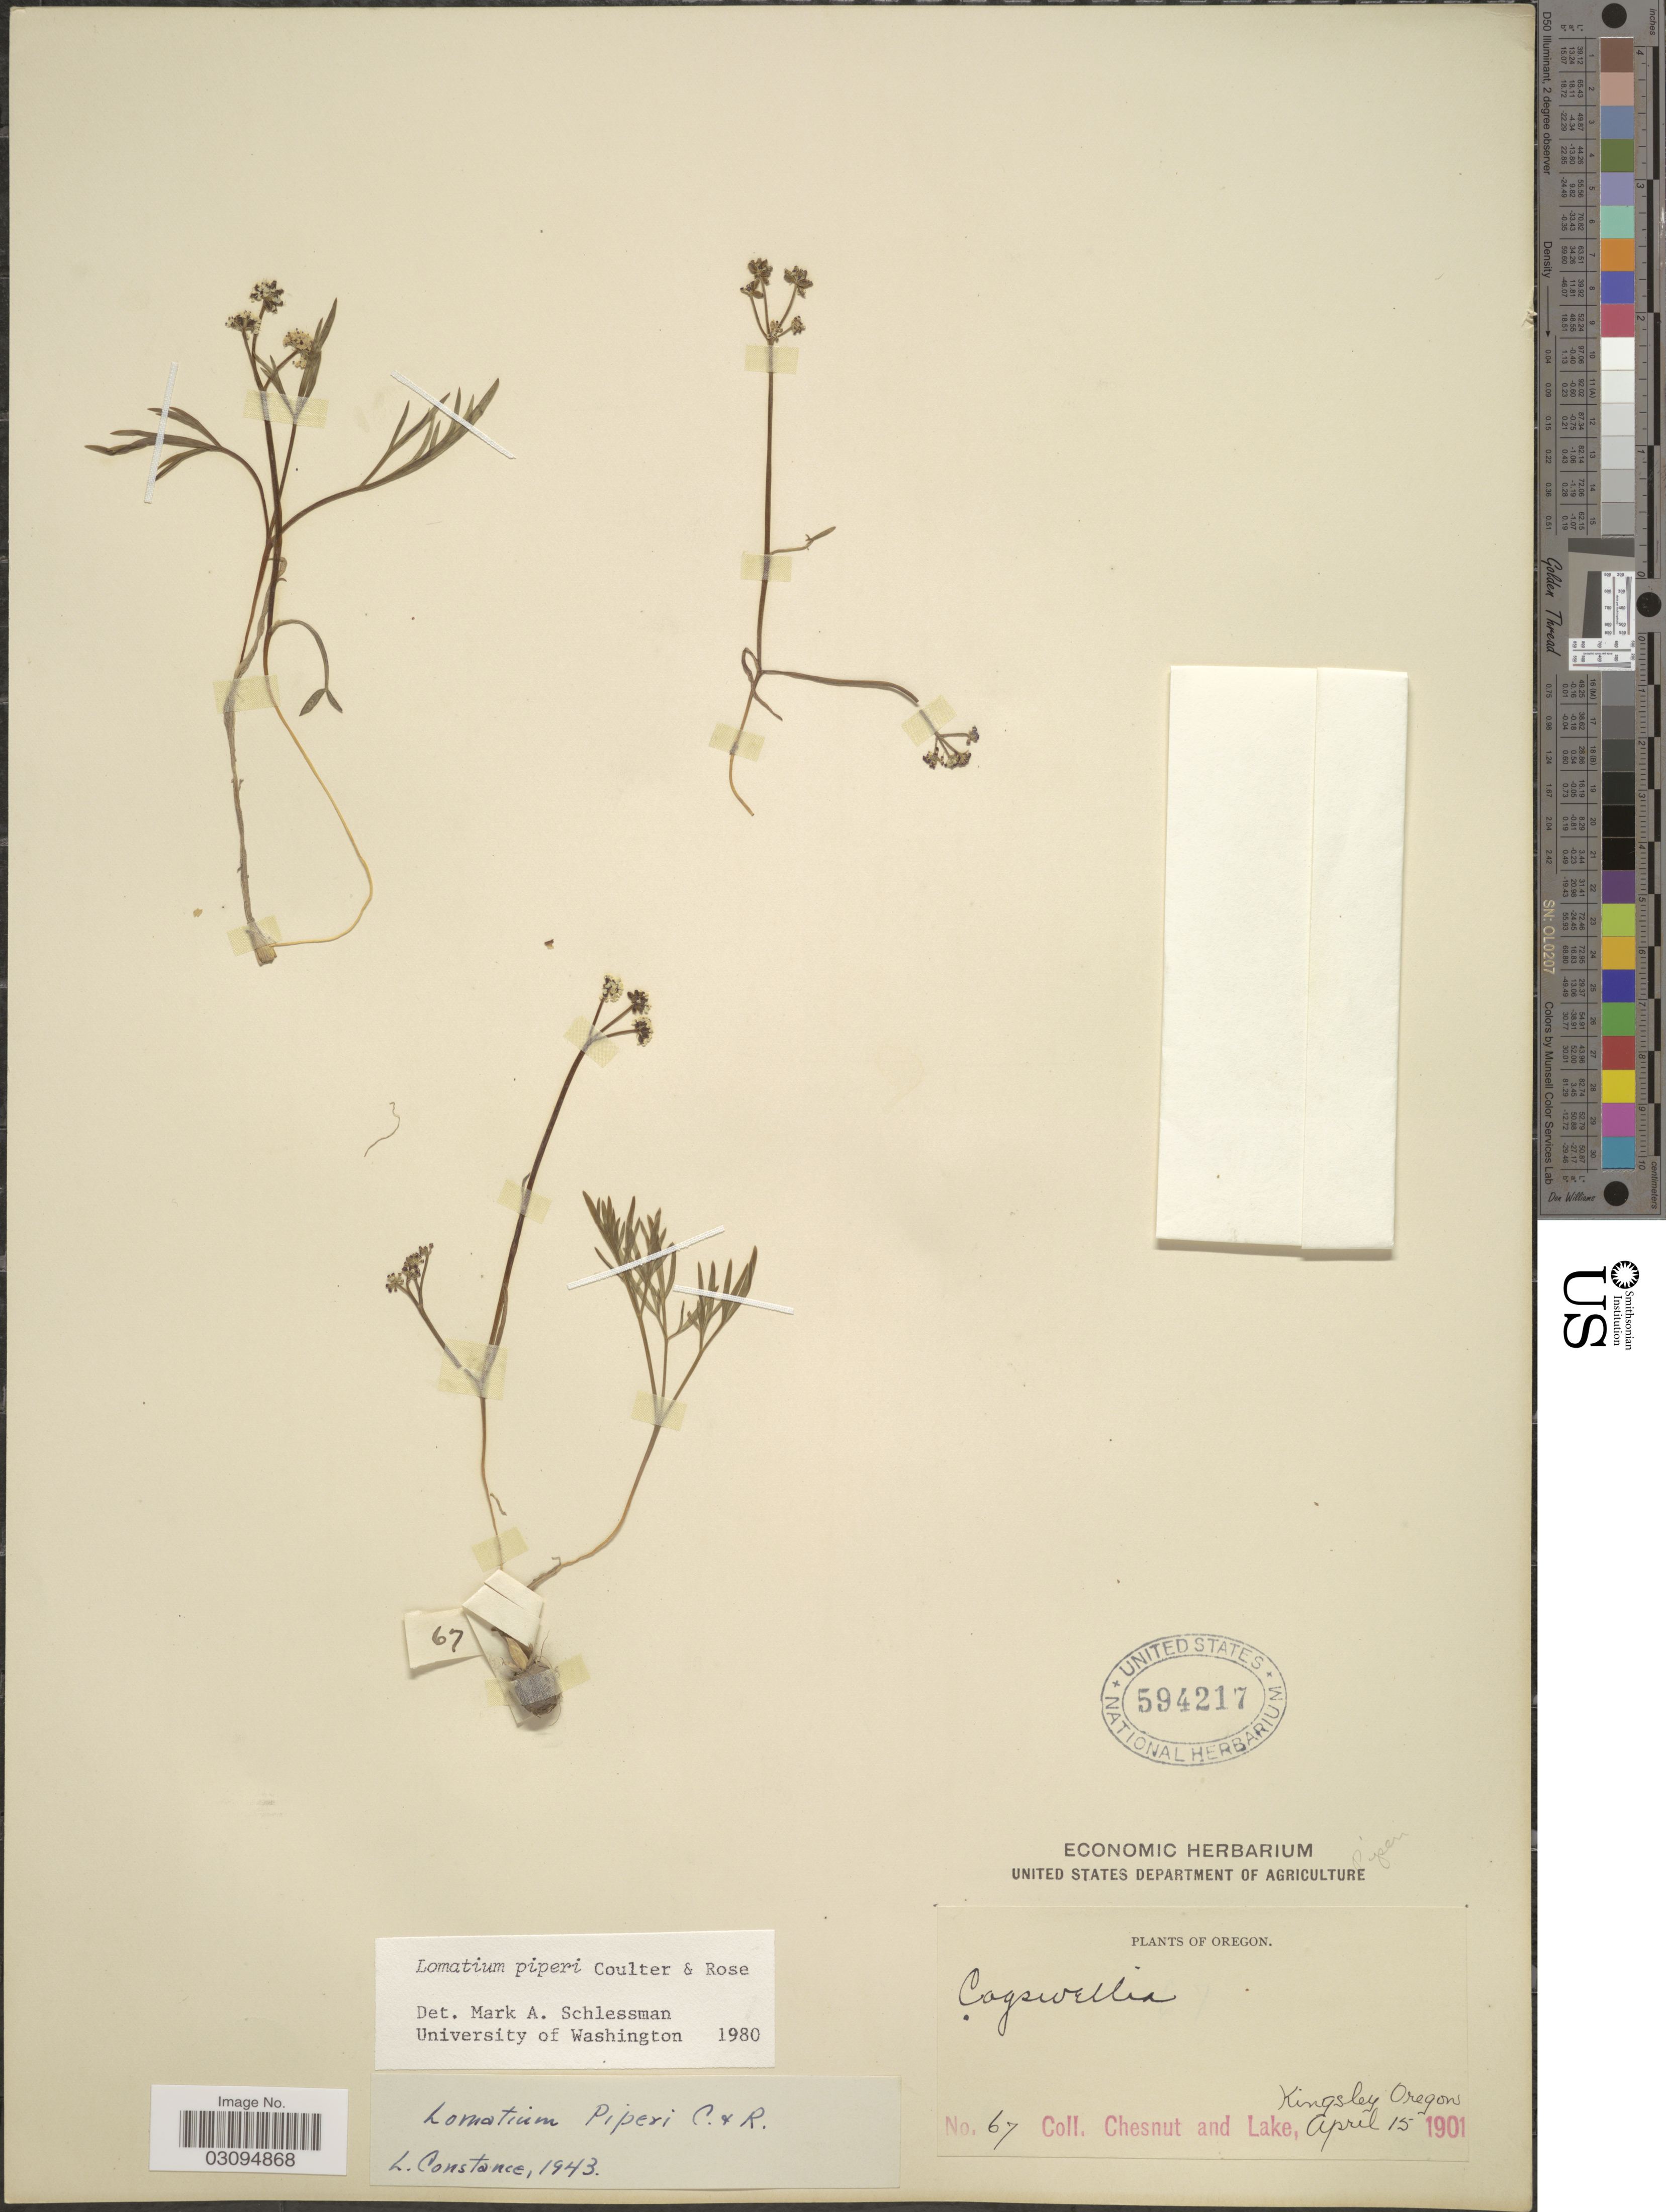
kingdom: Plantae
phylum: Tracheophyta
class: Magnoliopsida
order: Apiales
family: Apiaceae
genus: Lomatium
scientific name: Lomatium piperi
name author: J.M. Coult. & Rose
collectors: Chesnut & Lake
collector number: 67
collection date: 1901-04-15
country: United States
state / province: Oregon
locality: Kingsley.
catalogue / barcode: US 594217